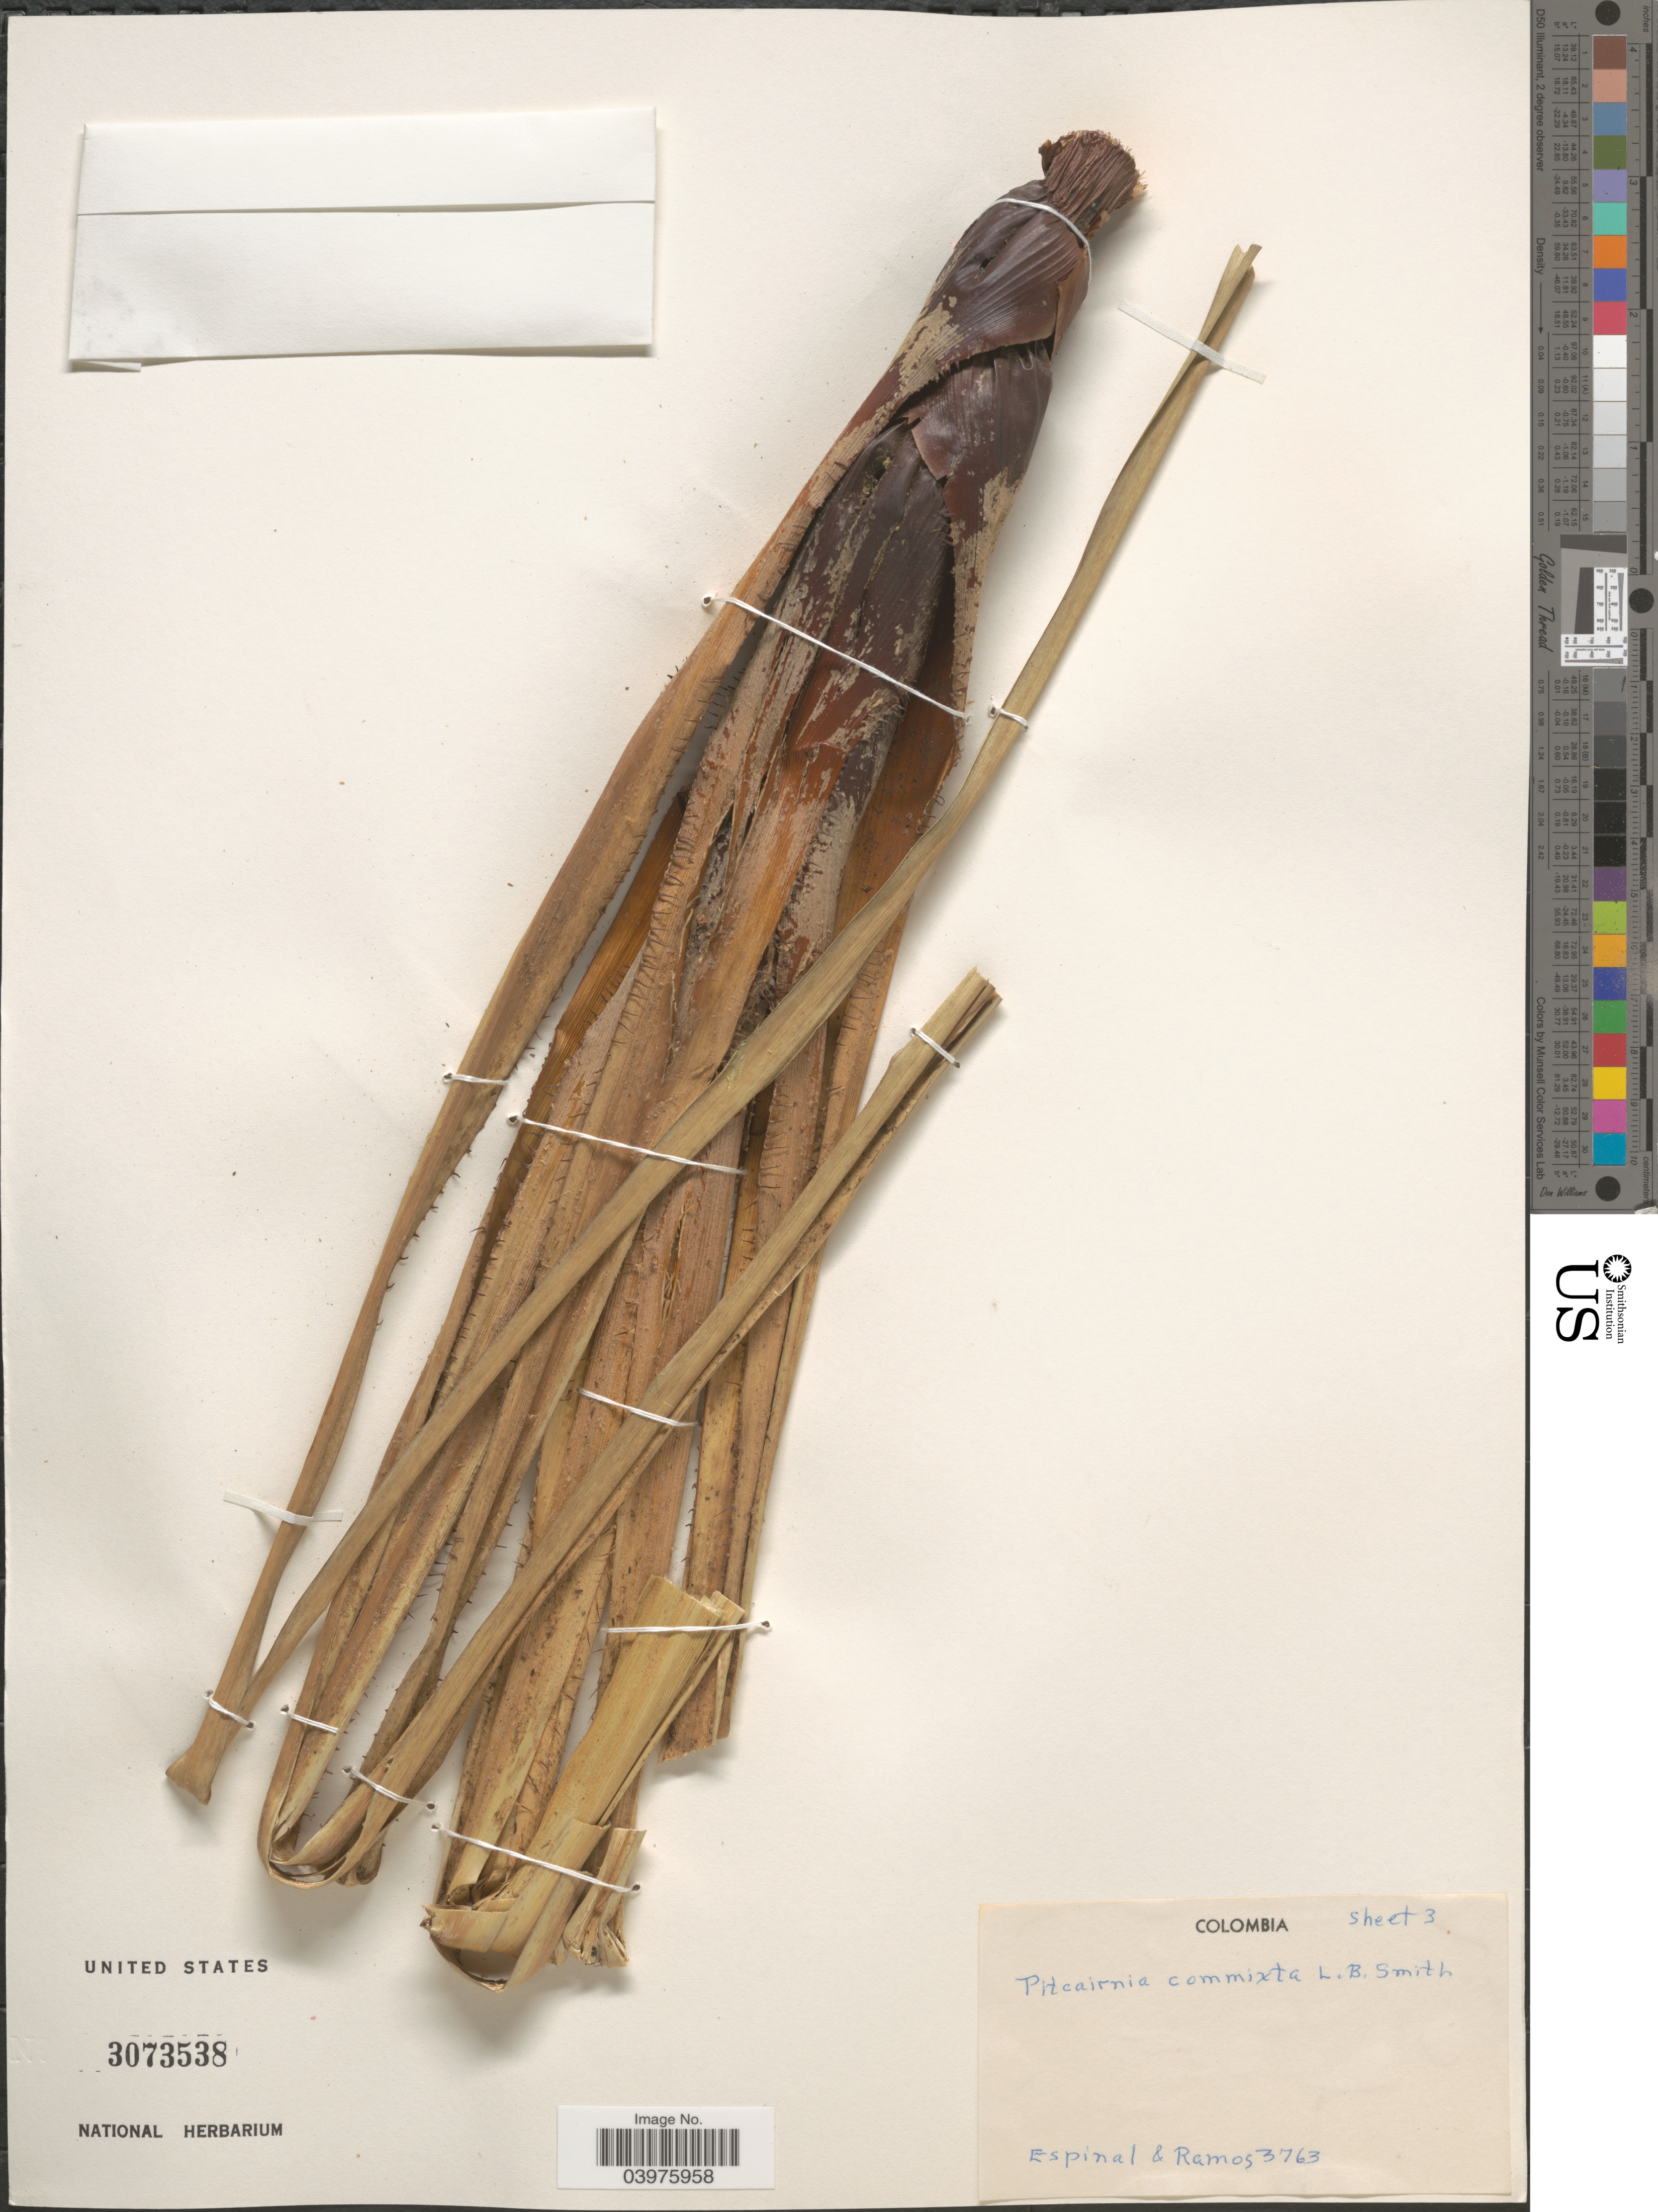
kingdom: Plantae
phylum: Tracheophyta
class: Liliopsida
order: Poales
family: Bromeliaceae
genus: Pitcairnia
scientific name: Pitcairnia commixta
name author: L.B. Sm.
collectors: -. Espinal & -. Ramos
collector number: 3763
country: Colombia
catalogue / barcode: US 3073538